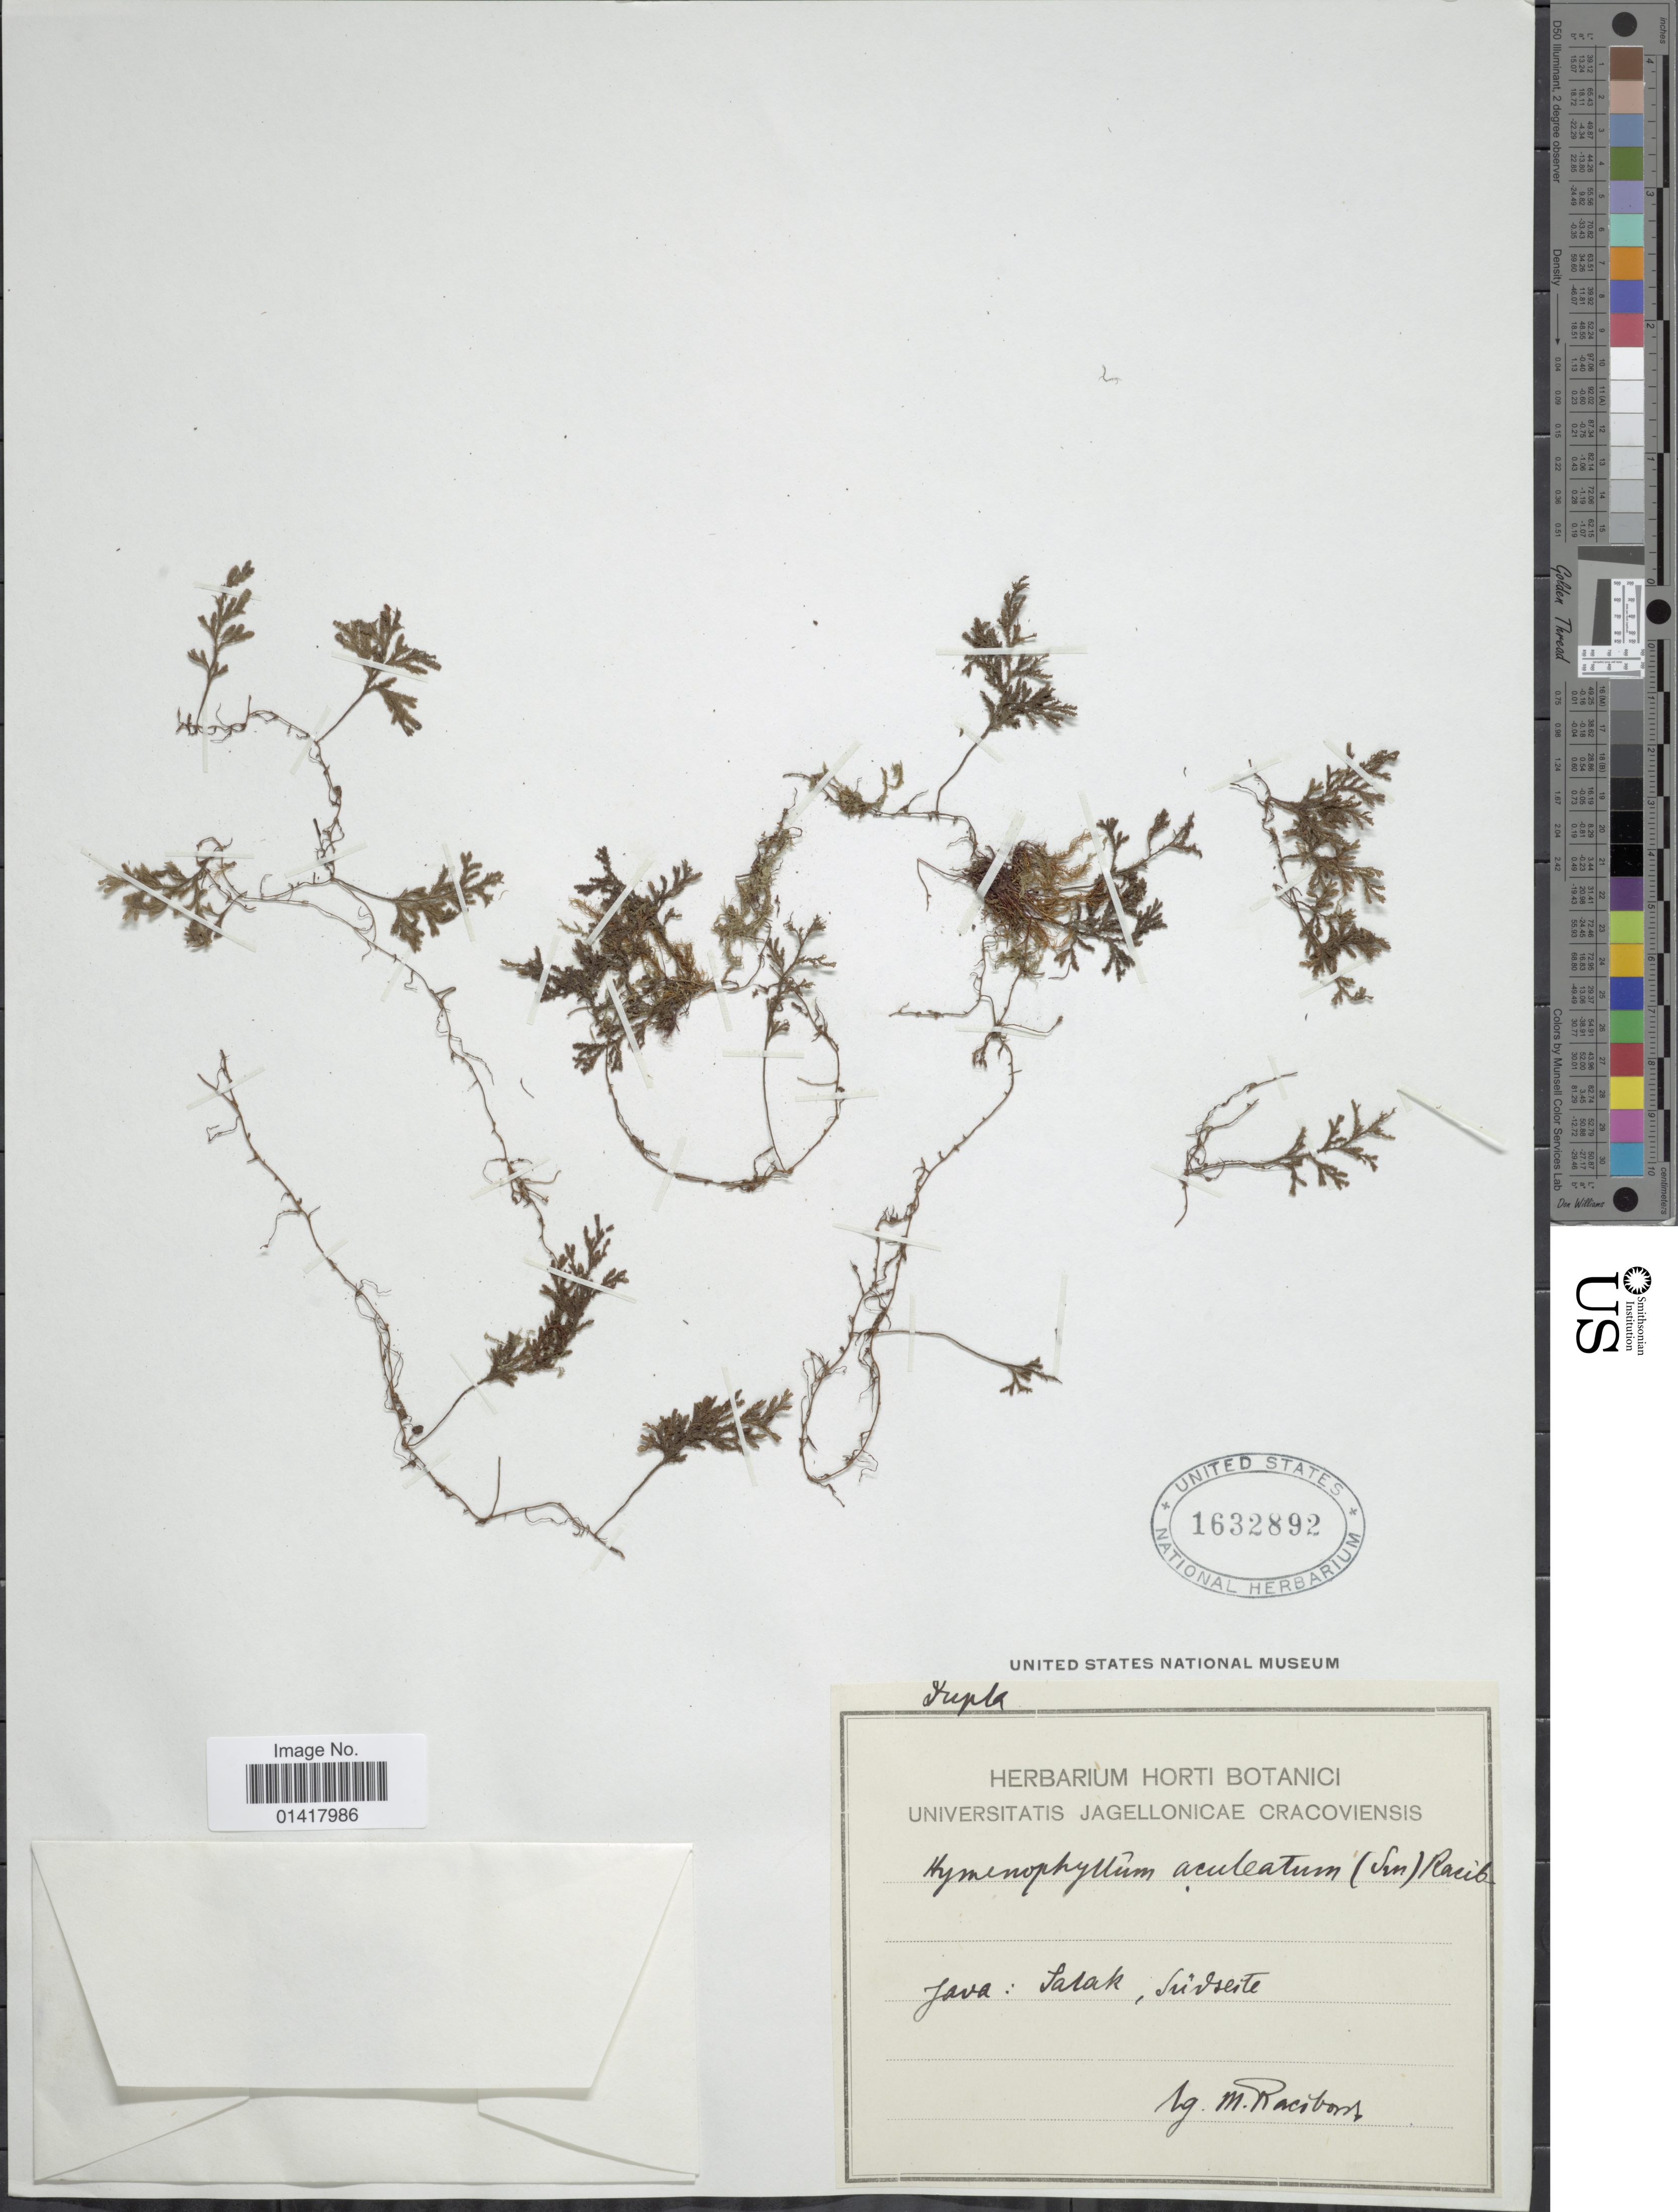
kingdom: Plantae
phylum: Tracheophyta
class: Polypodiopsida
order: Hymenophyllales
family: Hymenophyllaceae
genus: Hymenophyllum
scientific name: Hymenophyllum acanthoides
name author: (Bosch) Rosenst.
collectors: M. Raciborski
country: Indonesia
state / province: Java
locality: Sarak, Suveste [interpreted]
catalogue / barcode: US 1632892